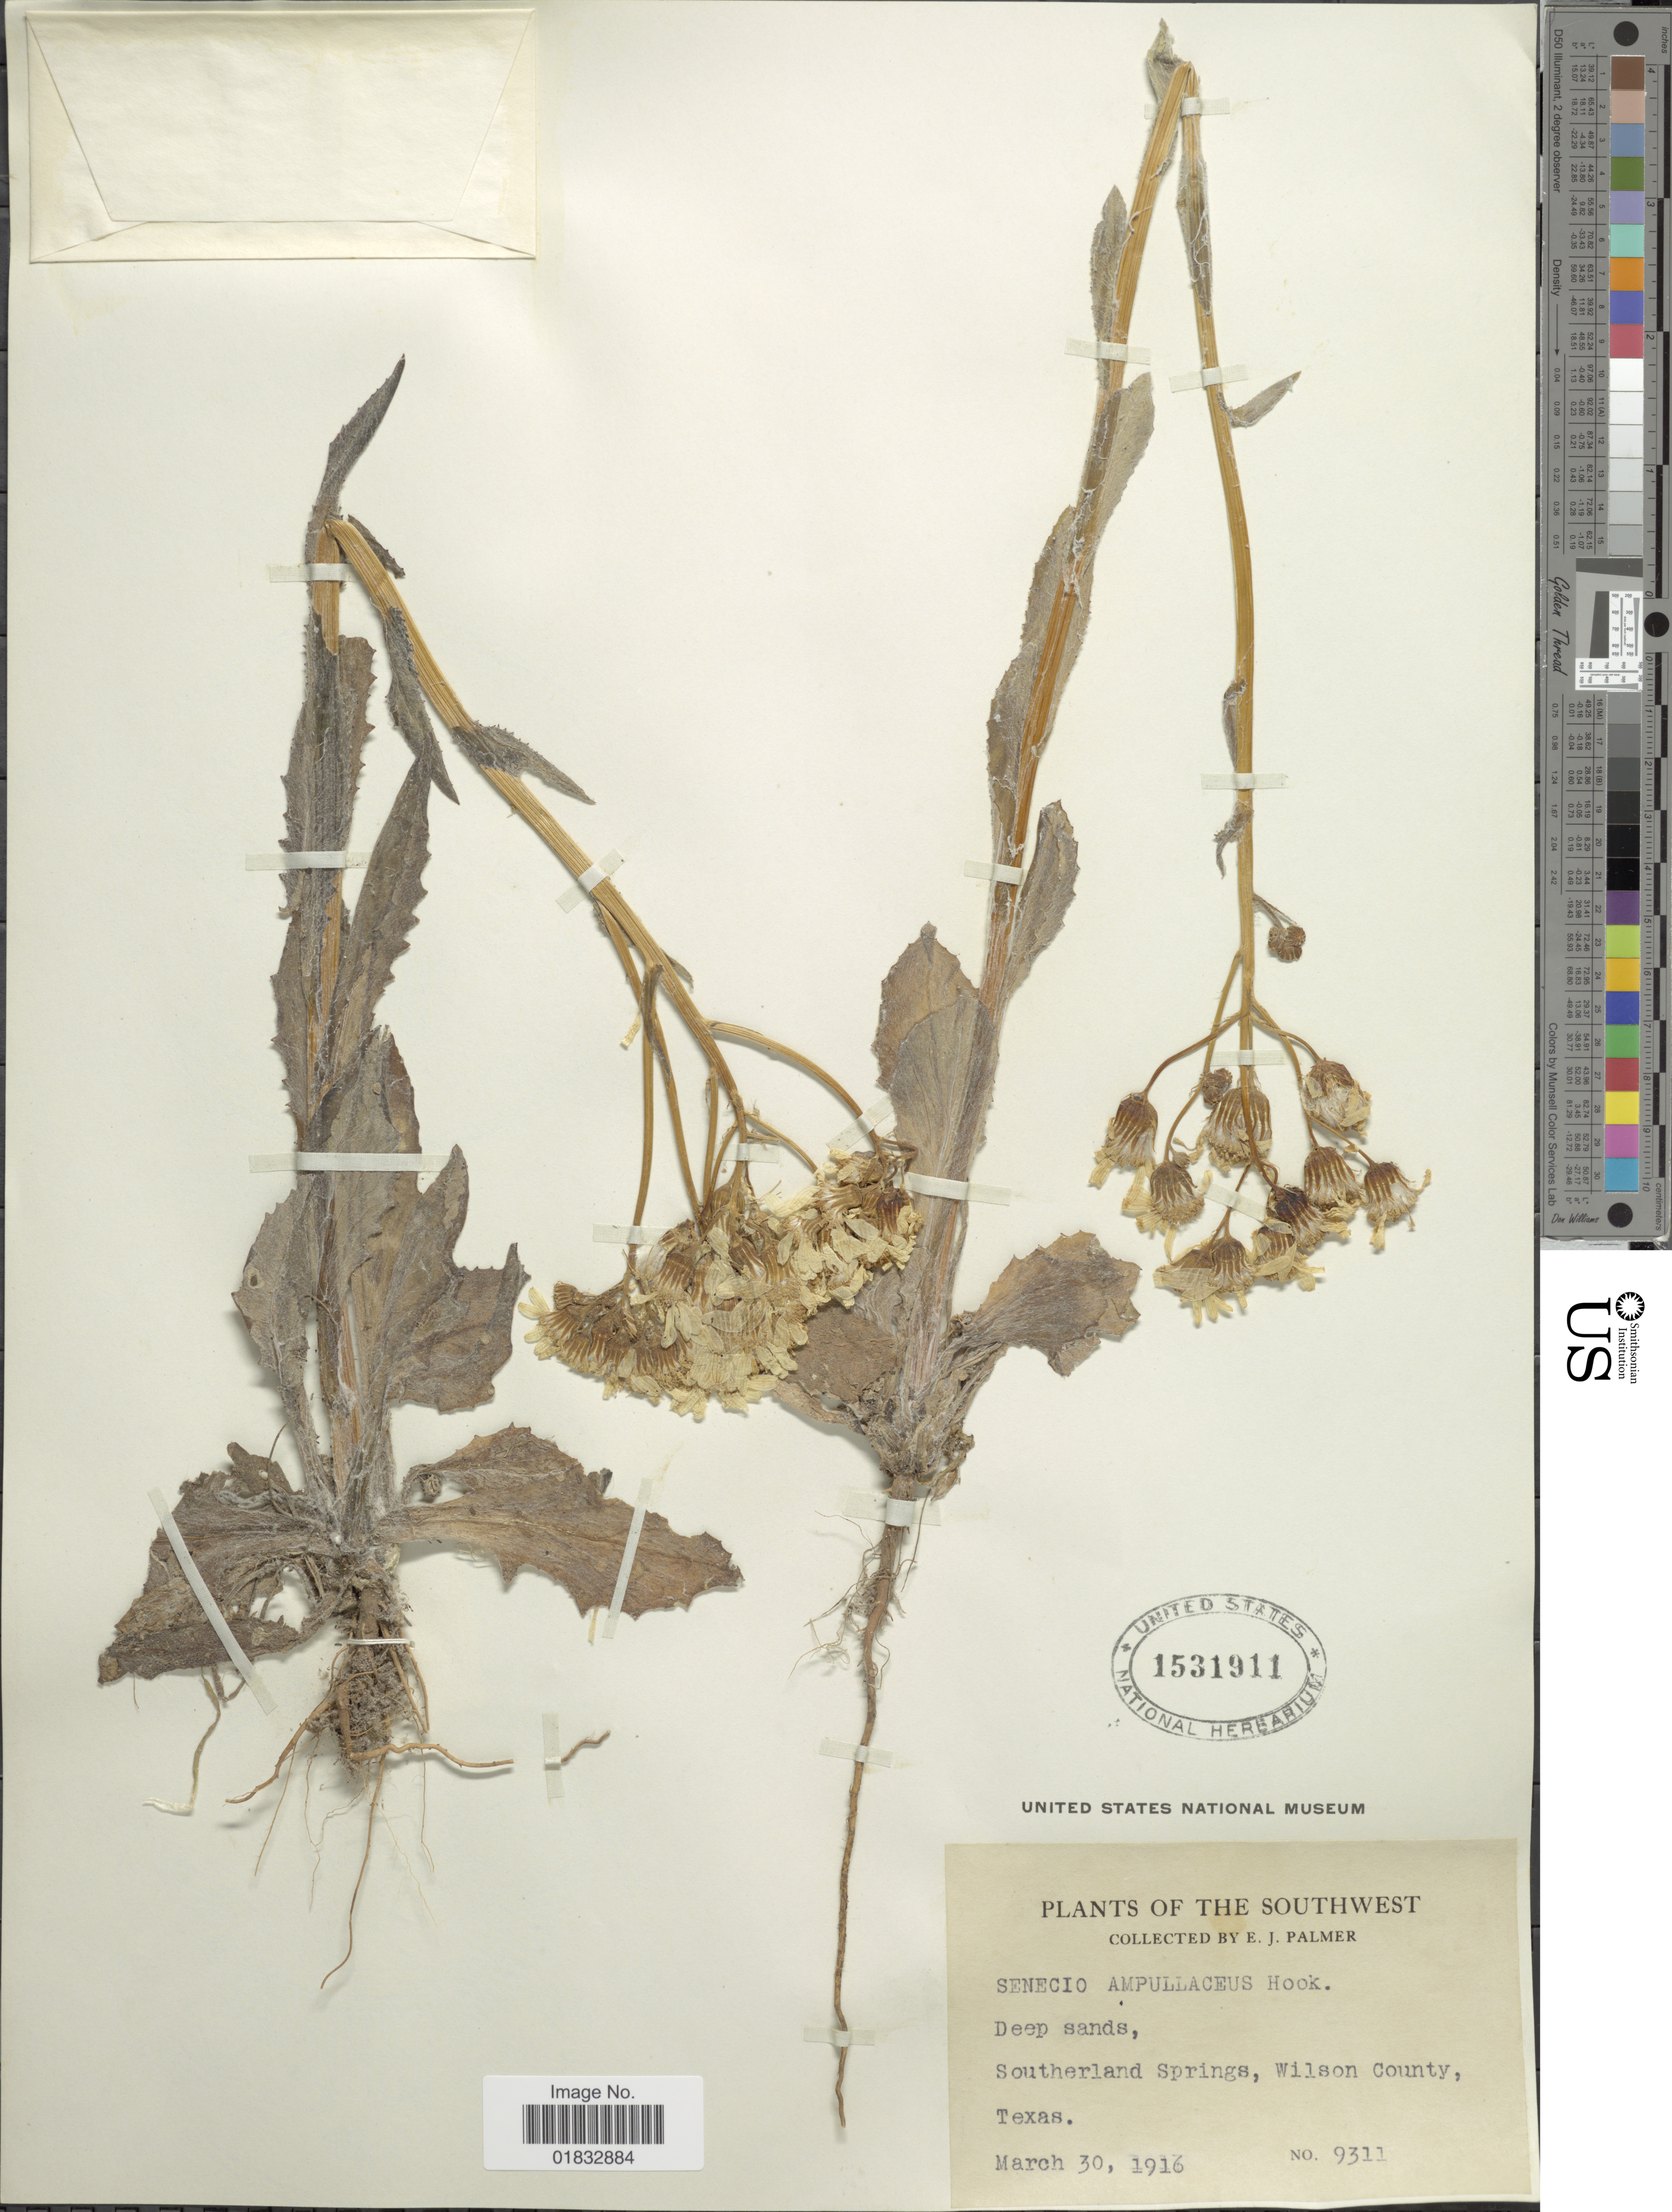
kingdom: Plantae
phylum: Tracheophyta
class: Magnoliopsida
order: Asterales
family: Asteraceae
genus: Senecio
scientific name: Senecio ampullaceus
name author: Hook.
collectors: E. J. Palmer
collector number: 9311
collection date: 1916-03-30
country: United States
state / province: Texas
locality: The Southwest, Deep sands, Southerland Springs, Wilson County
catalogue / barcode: US 1531911